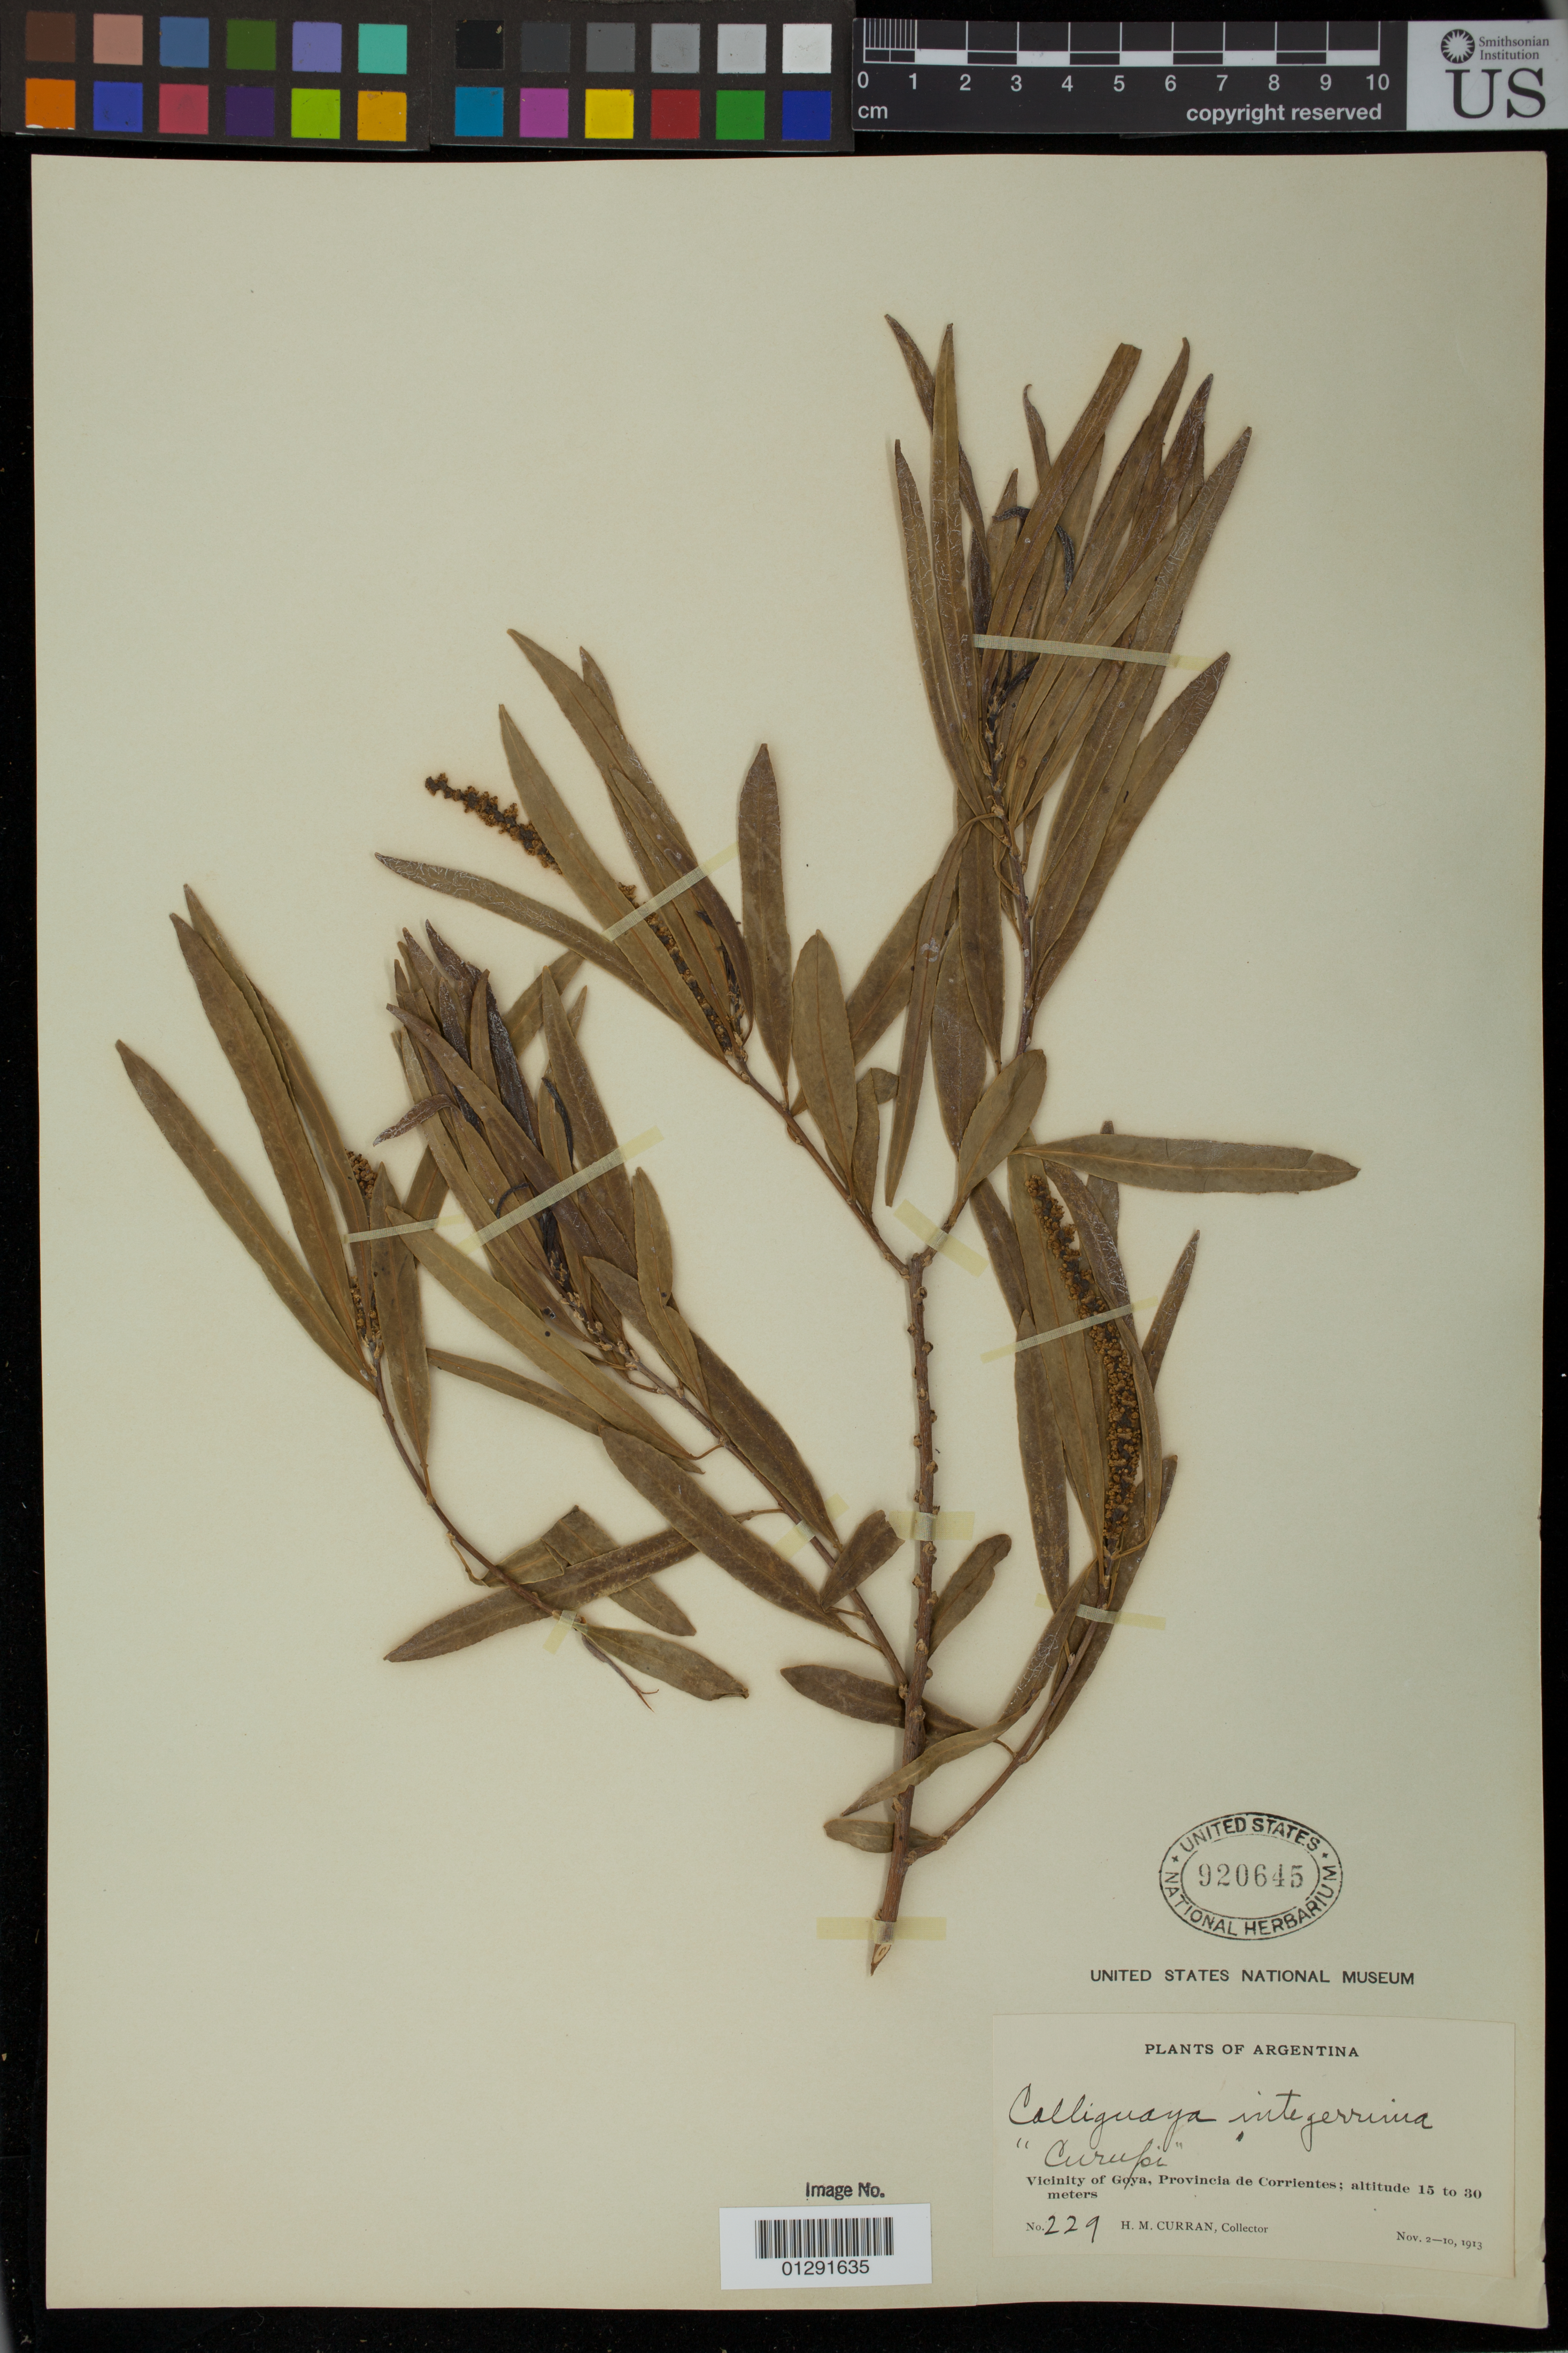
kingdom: Plantae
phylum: Tracheophyta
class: Magnoliopsida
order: Malpighiales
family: Euphorbiaceae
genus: Sapium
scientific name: Sapium sp.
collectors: H. M. Curran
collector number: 229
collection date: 1913-11-02/1913-11-10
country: Argentina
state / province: Corrientes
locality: Vicinity of Goya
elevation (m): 15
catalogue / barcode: US 920645